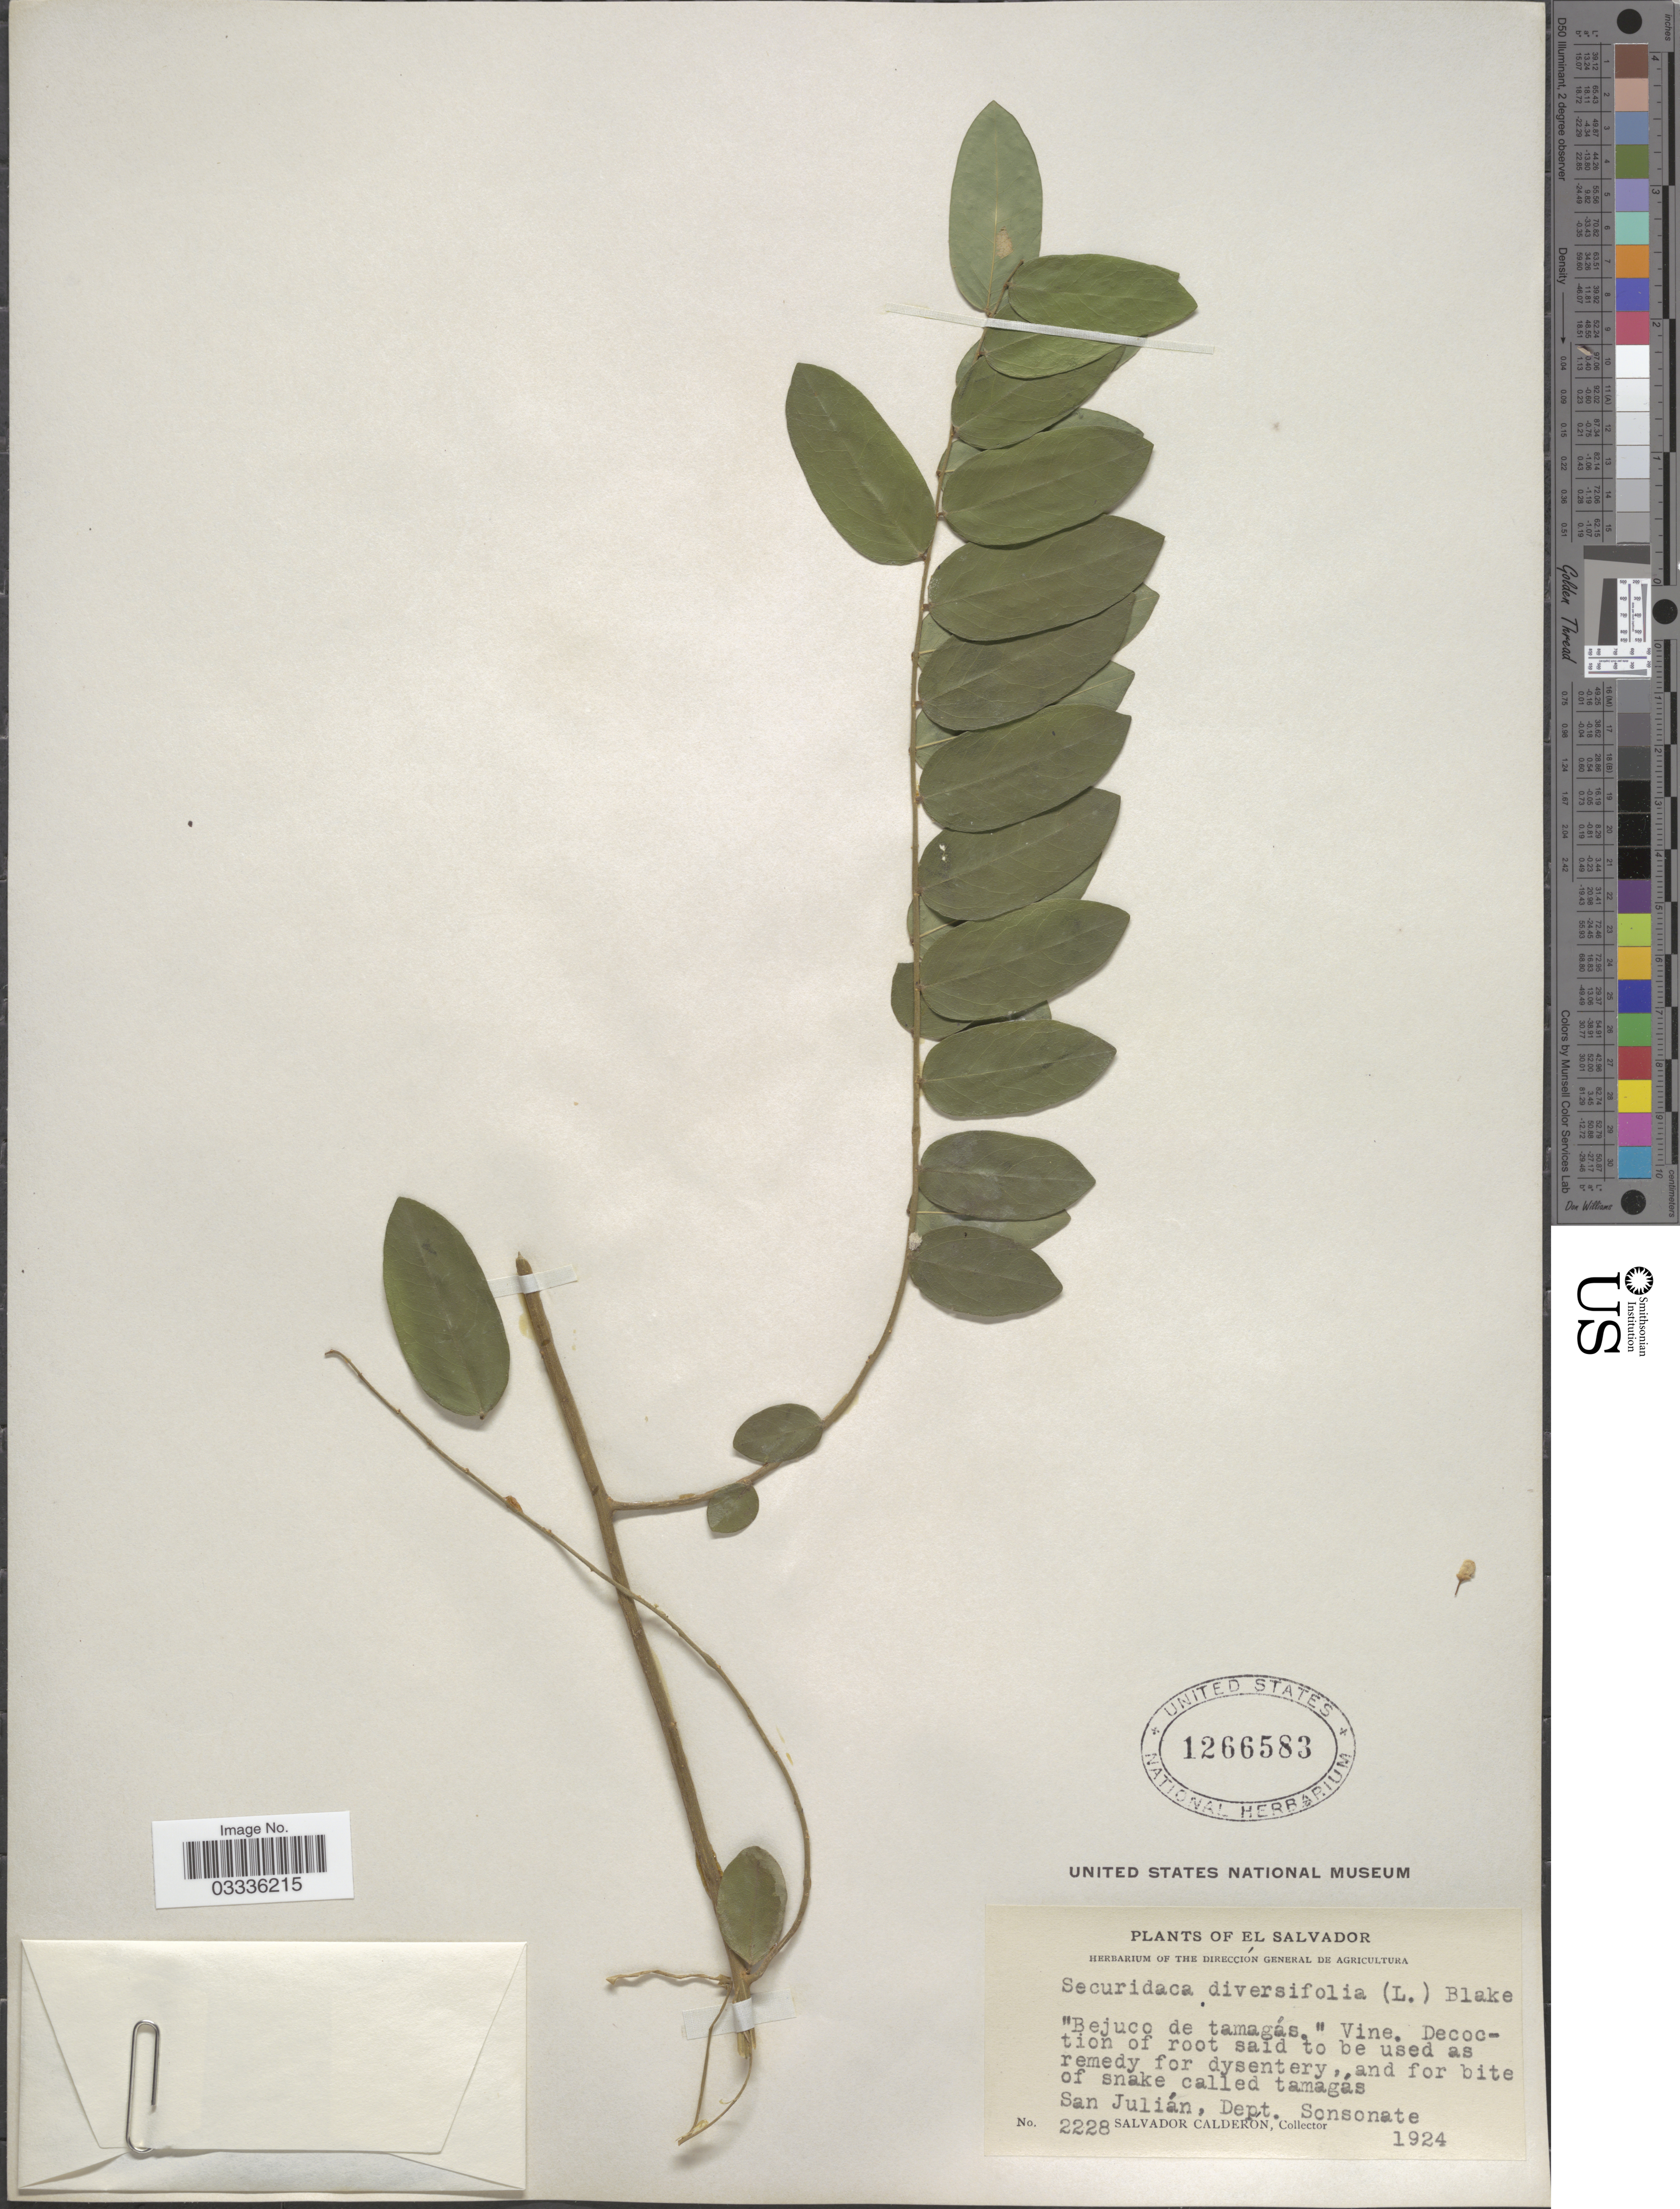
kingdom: Plantae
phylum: Tracheophyta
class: Magnoliopsida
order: Fabales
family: Polygalaceae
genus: Securidaca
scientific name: Securidaca diversifolia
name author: (L.) S.F. Blake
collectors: S. Calderón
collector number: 2228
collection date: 1924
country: El Salvador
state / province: Sonsonate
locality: San Julián, Dept. Sonsonate.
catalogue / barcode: US 1266583